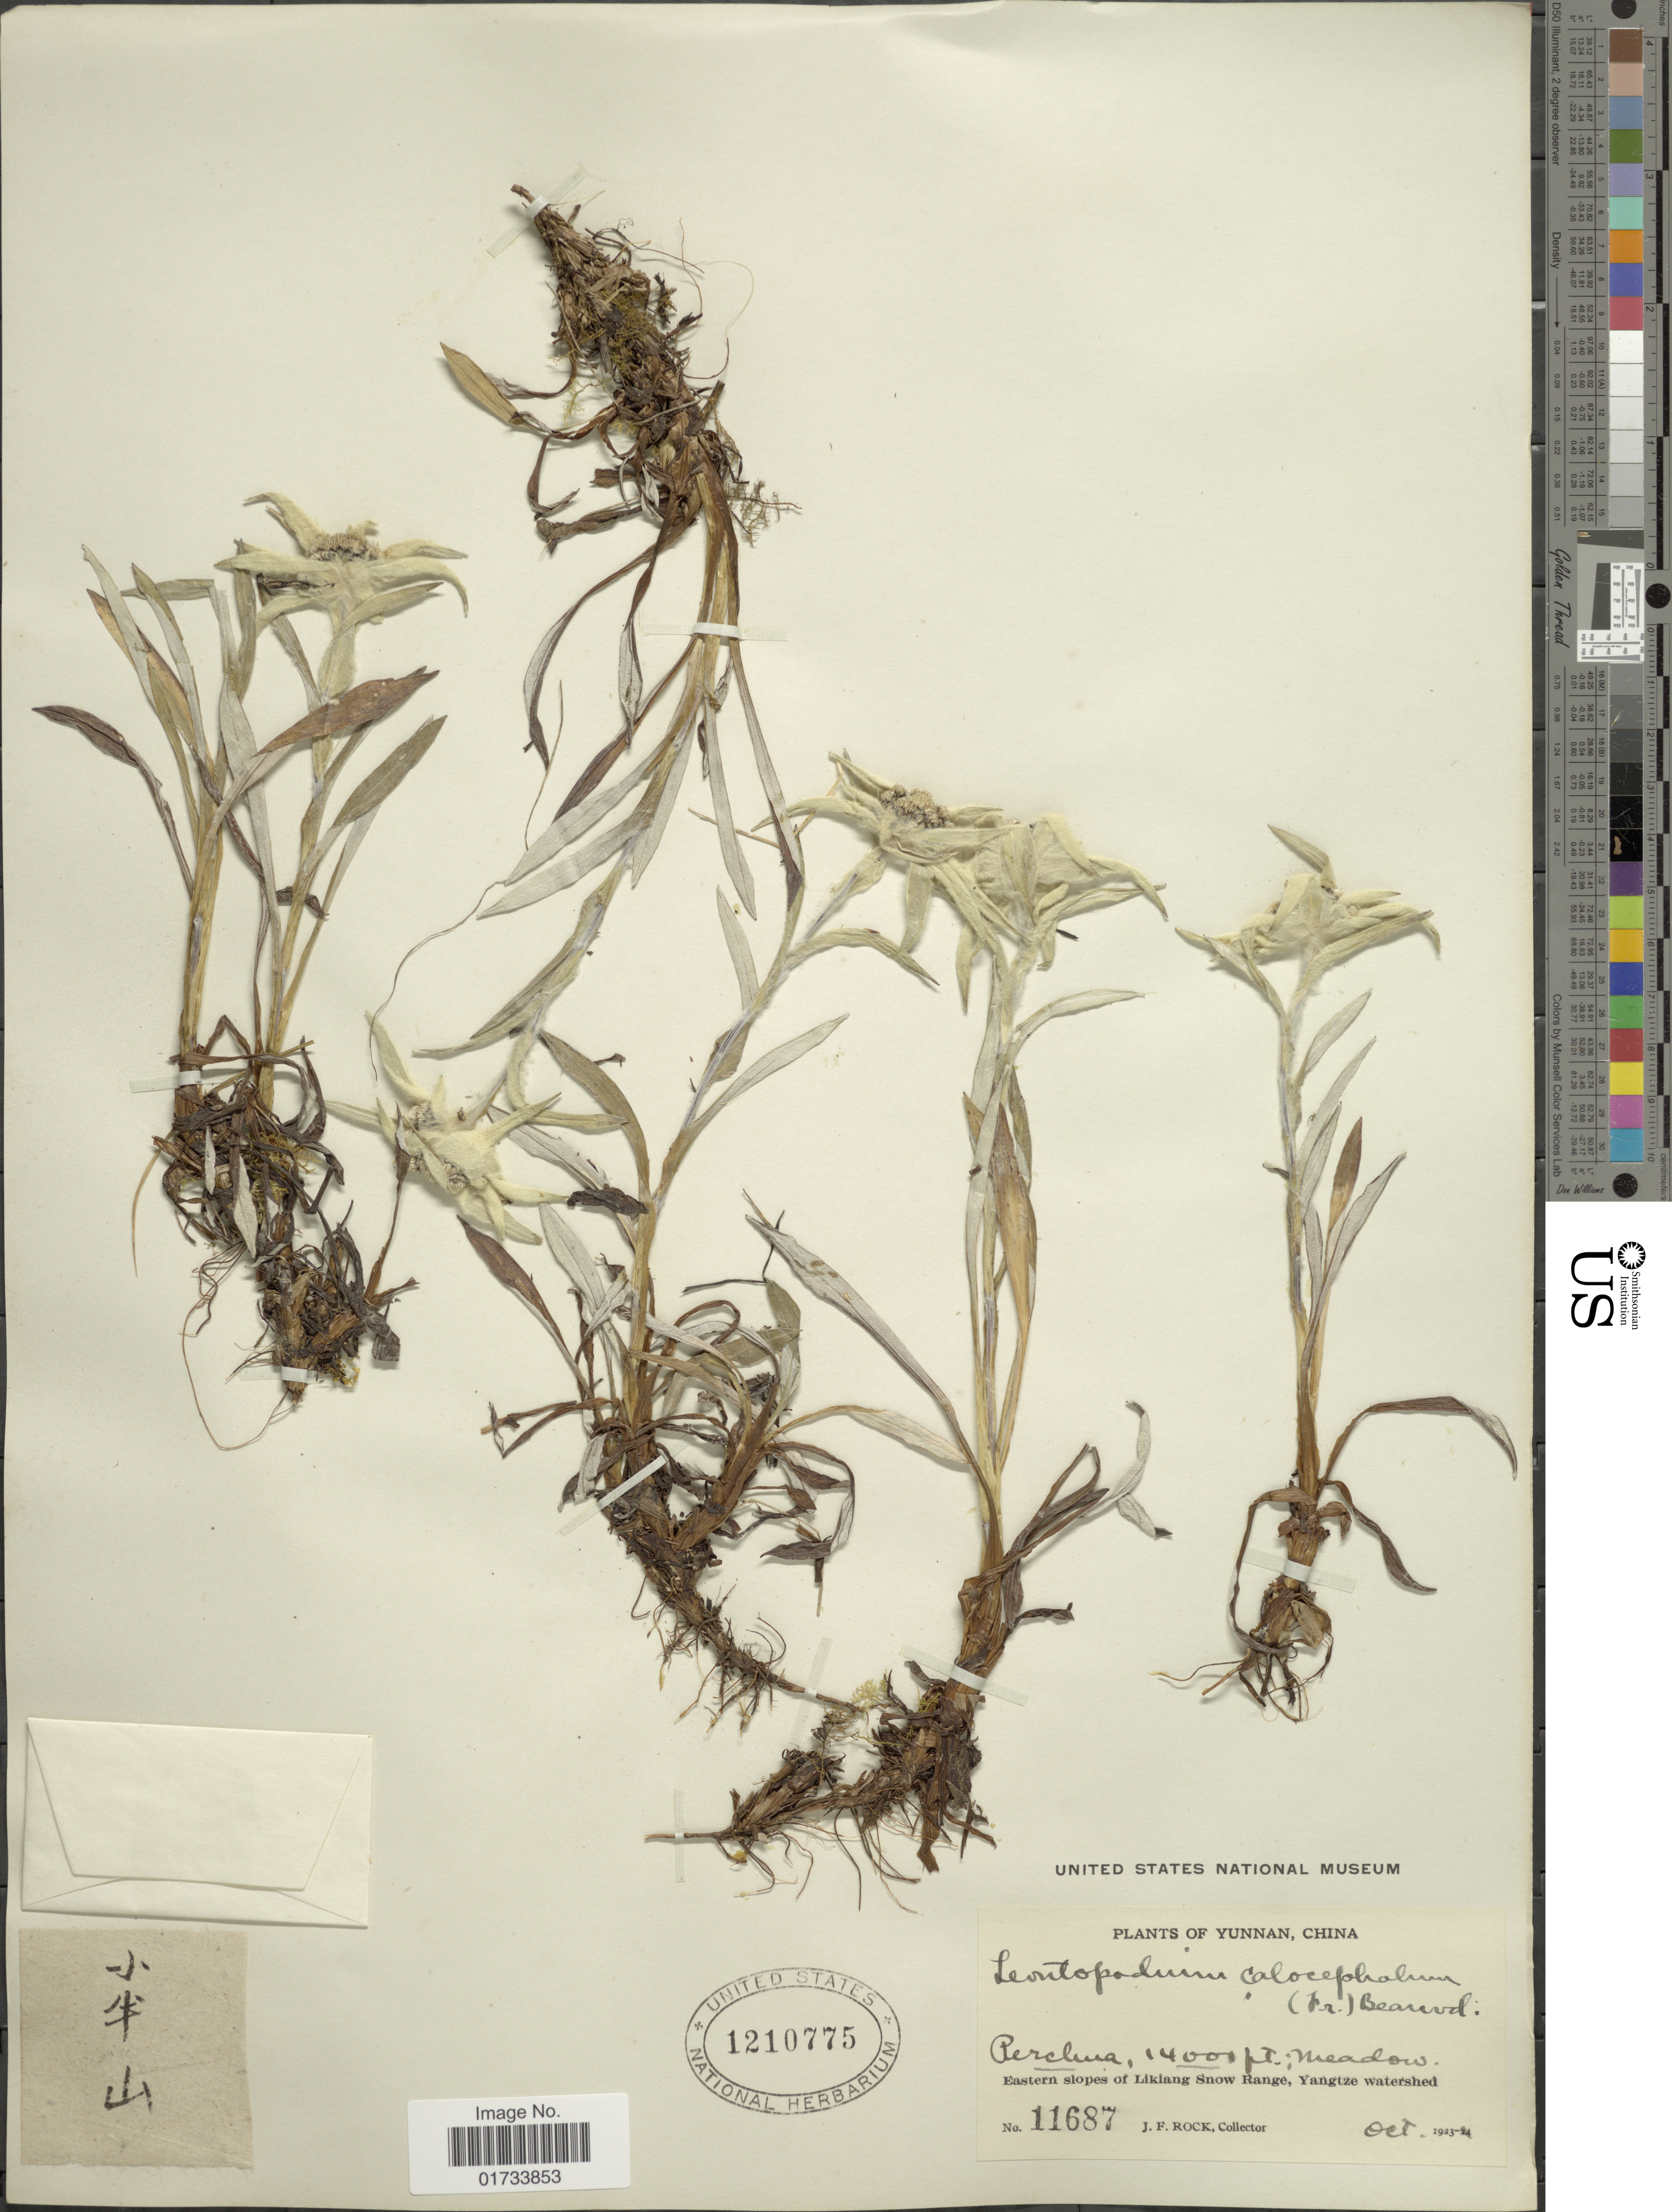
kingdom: Plantae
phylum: Tracheophyta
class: Magnoliopsida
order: Asterales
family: Asteraceae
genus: Leontopodium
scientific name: Leontopodium calocephalum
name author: (Franch.) Beauverd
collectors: J. Rock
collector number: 11687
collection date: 1923-10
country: China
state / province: Yunnan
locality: Perchwa meadow, eastern slopes of Likiang Snow Range, Yangtze watershed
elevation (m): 4267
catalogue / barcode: US 1210775